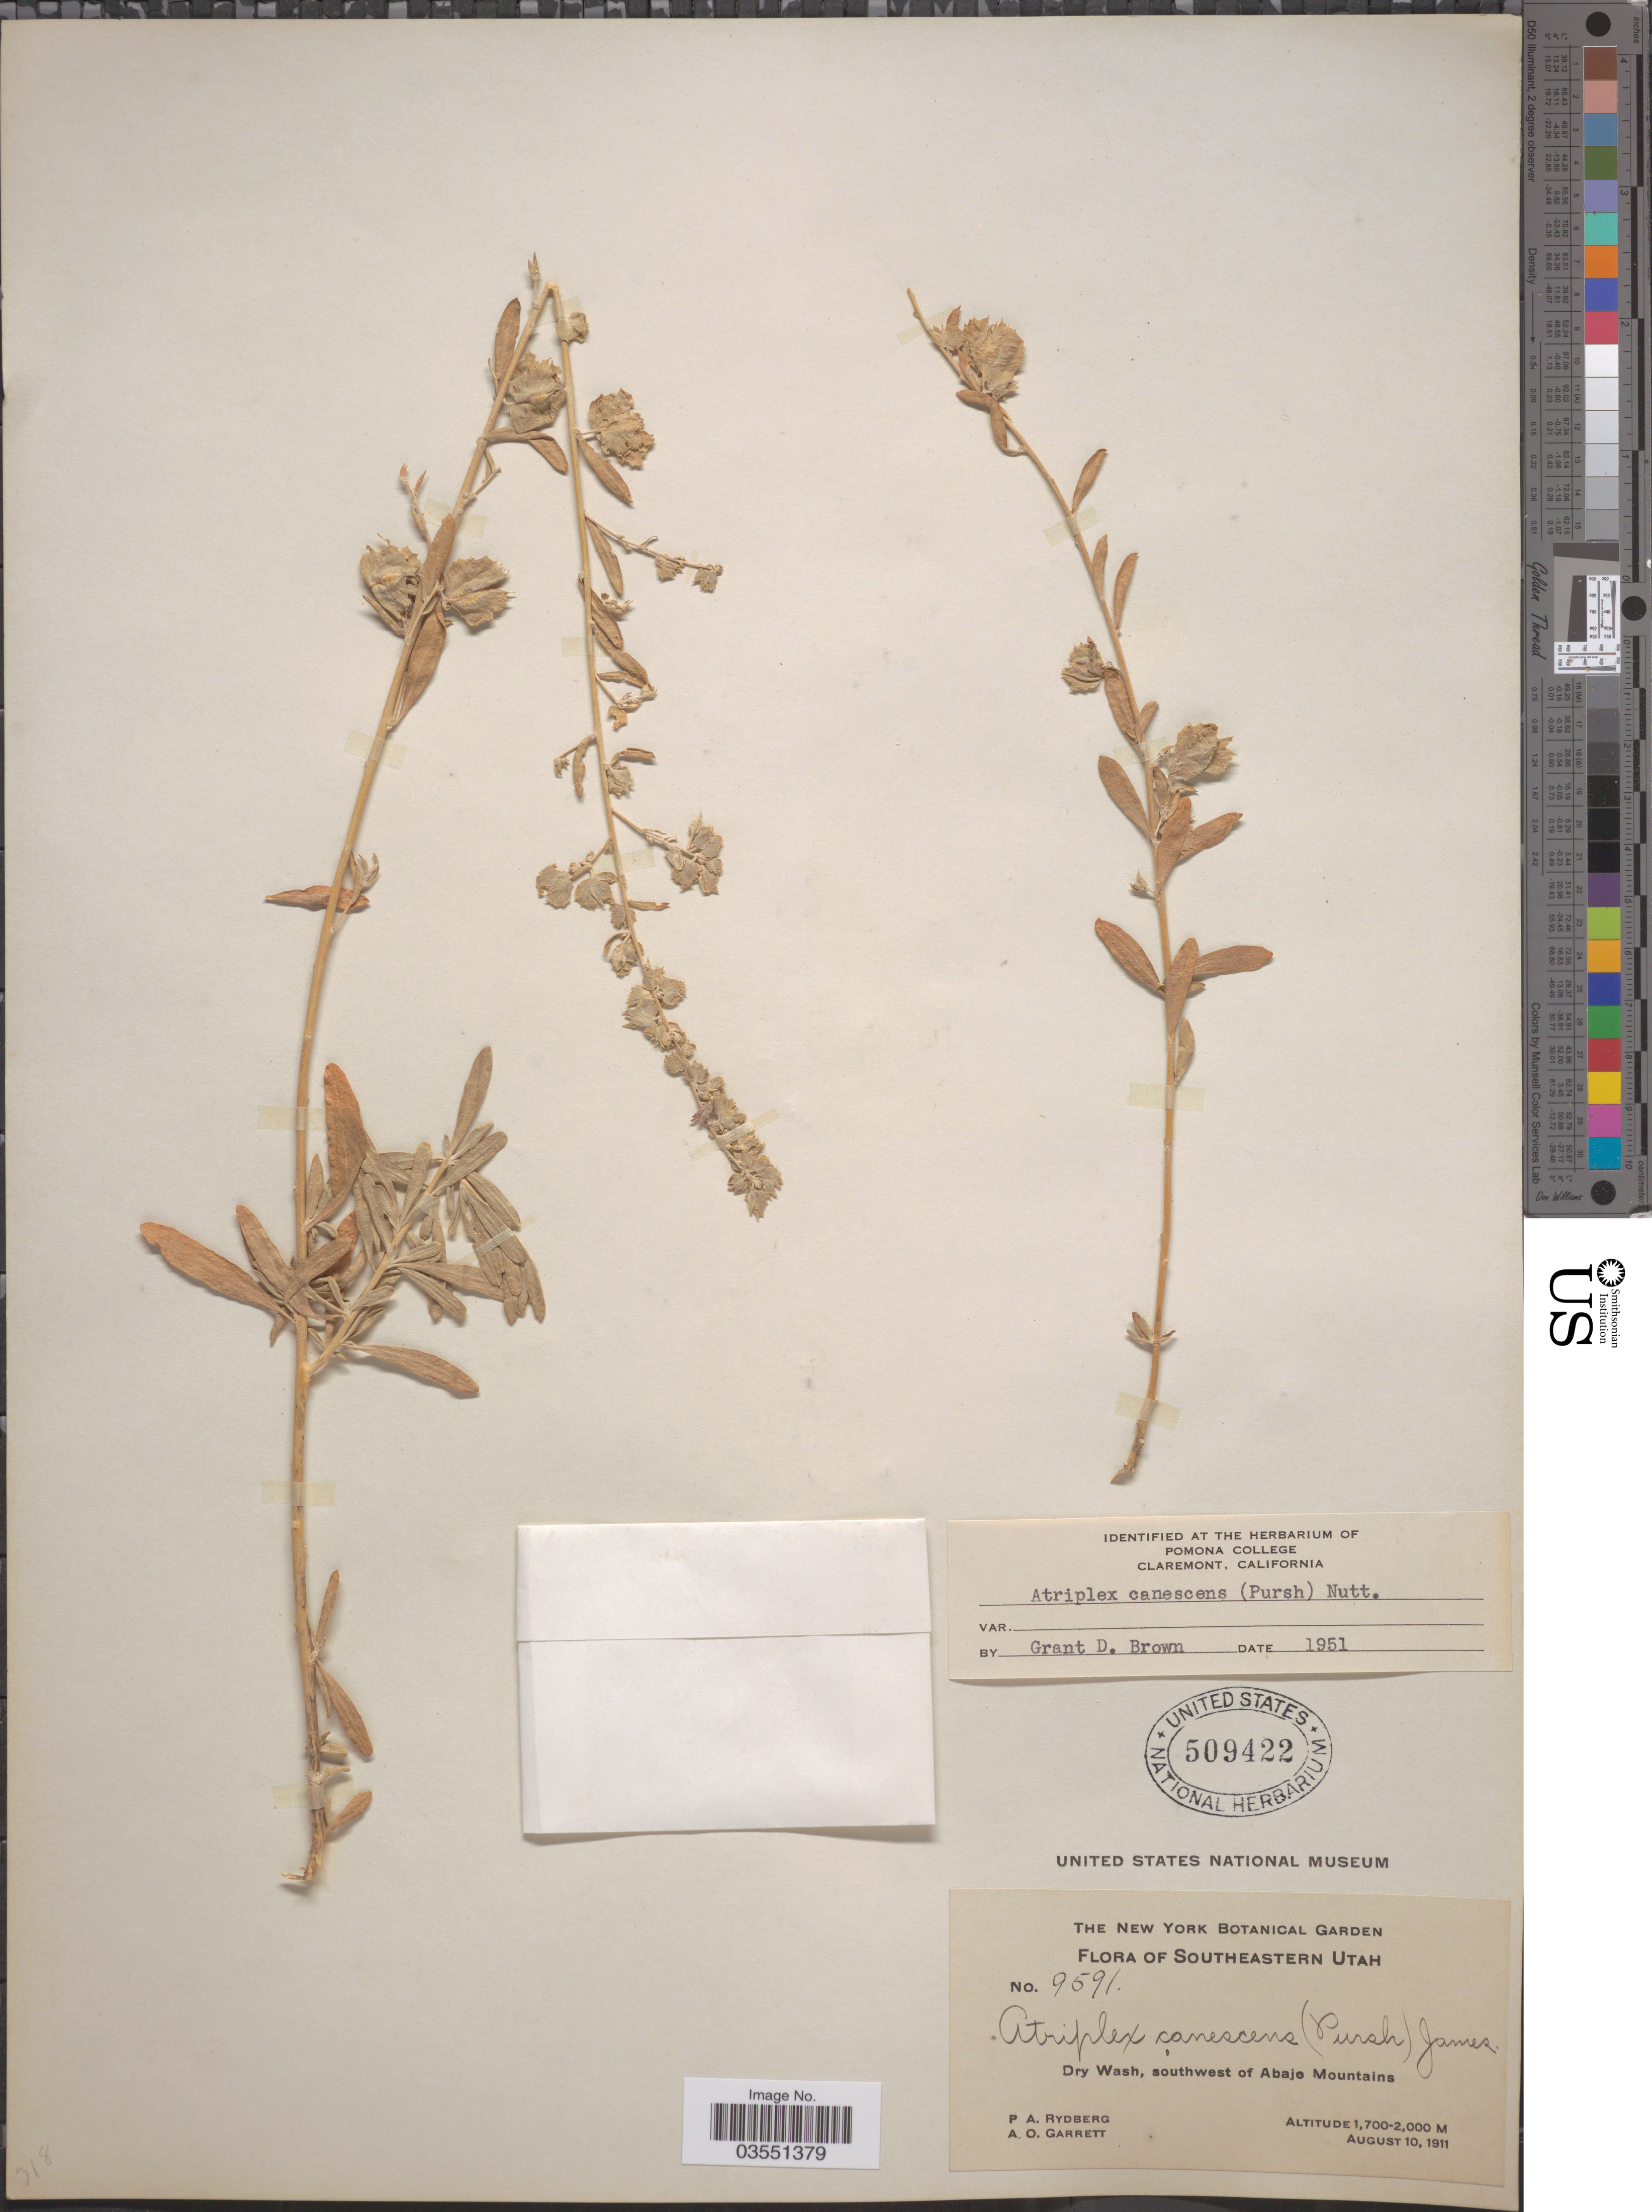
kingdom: Plantae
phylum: Tracheophyta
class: Magnoliopsida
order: Caryophyllales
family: Amaranthaceae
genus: Atriplex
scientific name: Atriplex canescens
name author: (Pursh) Nutt.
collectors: P. A. Rydberg & A. O. Garrett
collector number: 9591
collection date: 1911-08-10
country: United States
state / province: Utah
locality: Southeastern Utah. Dry Wash, southwest of Abajo Mountains.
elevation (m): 1700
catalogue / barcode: US 509422